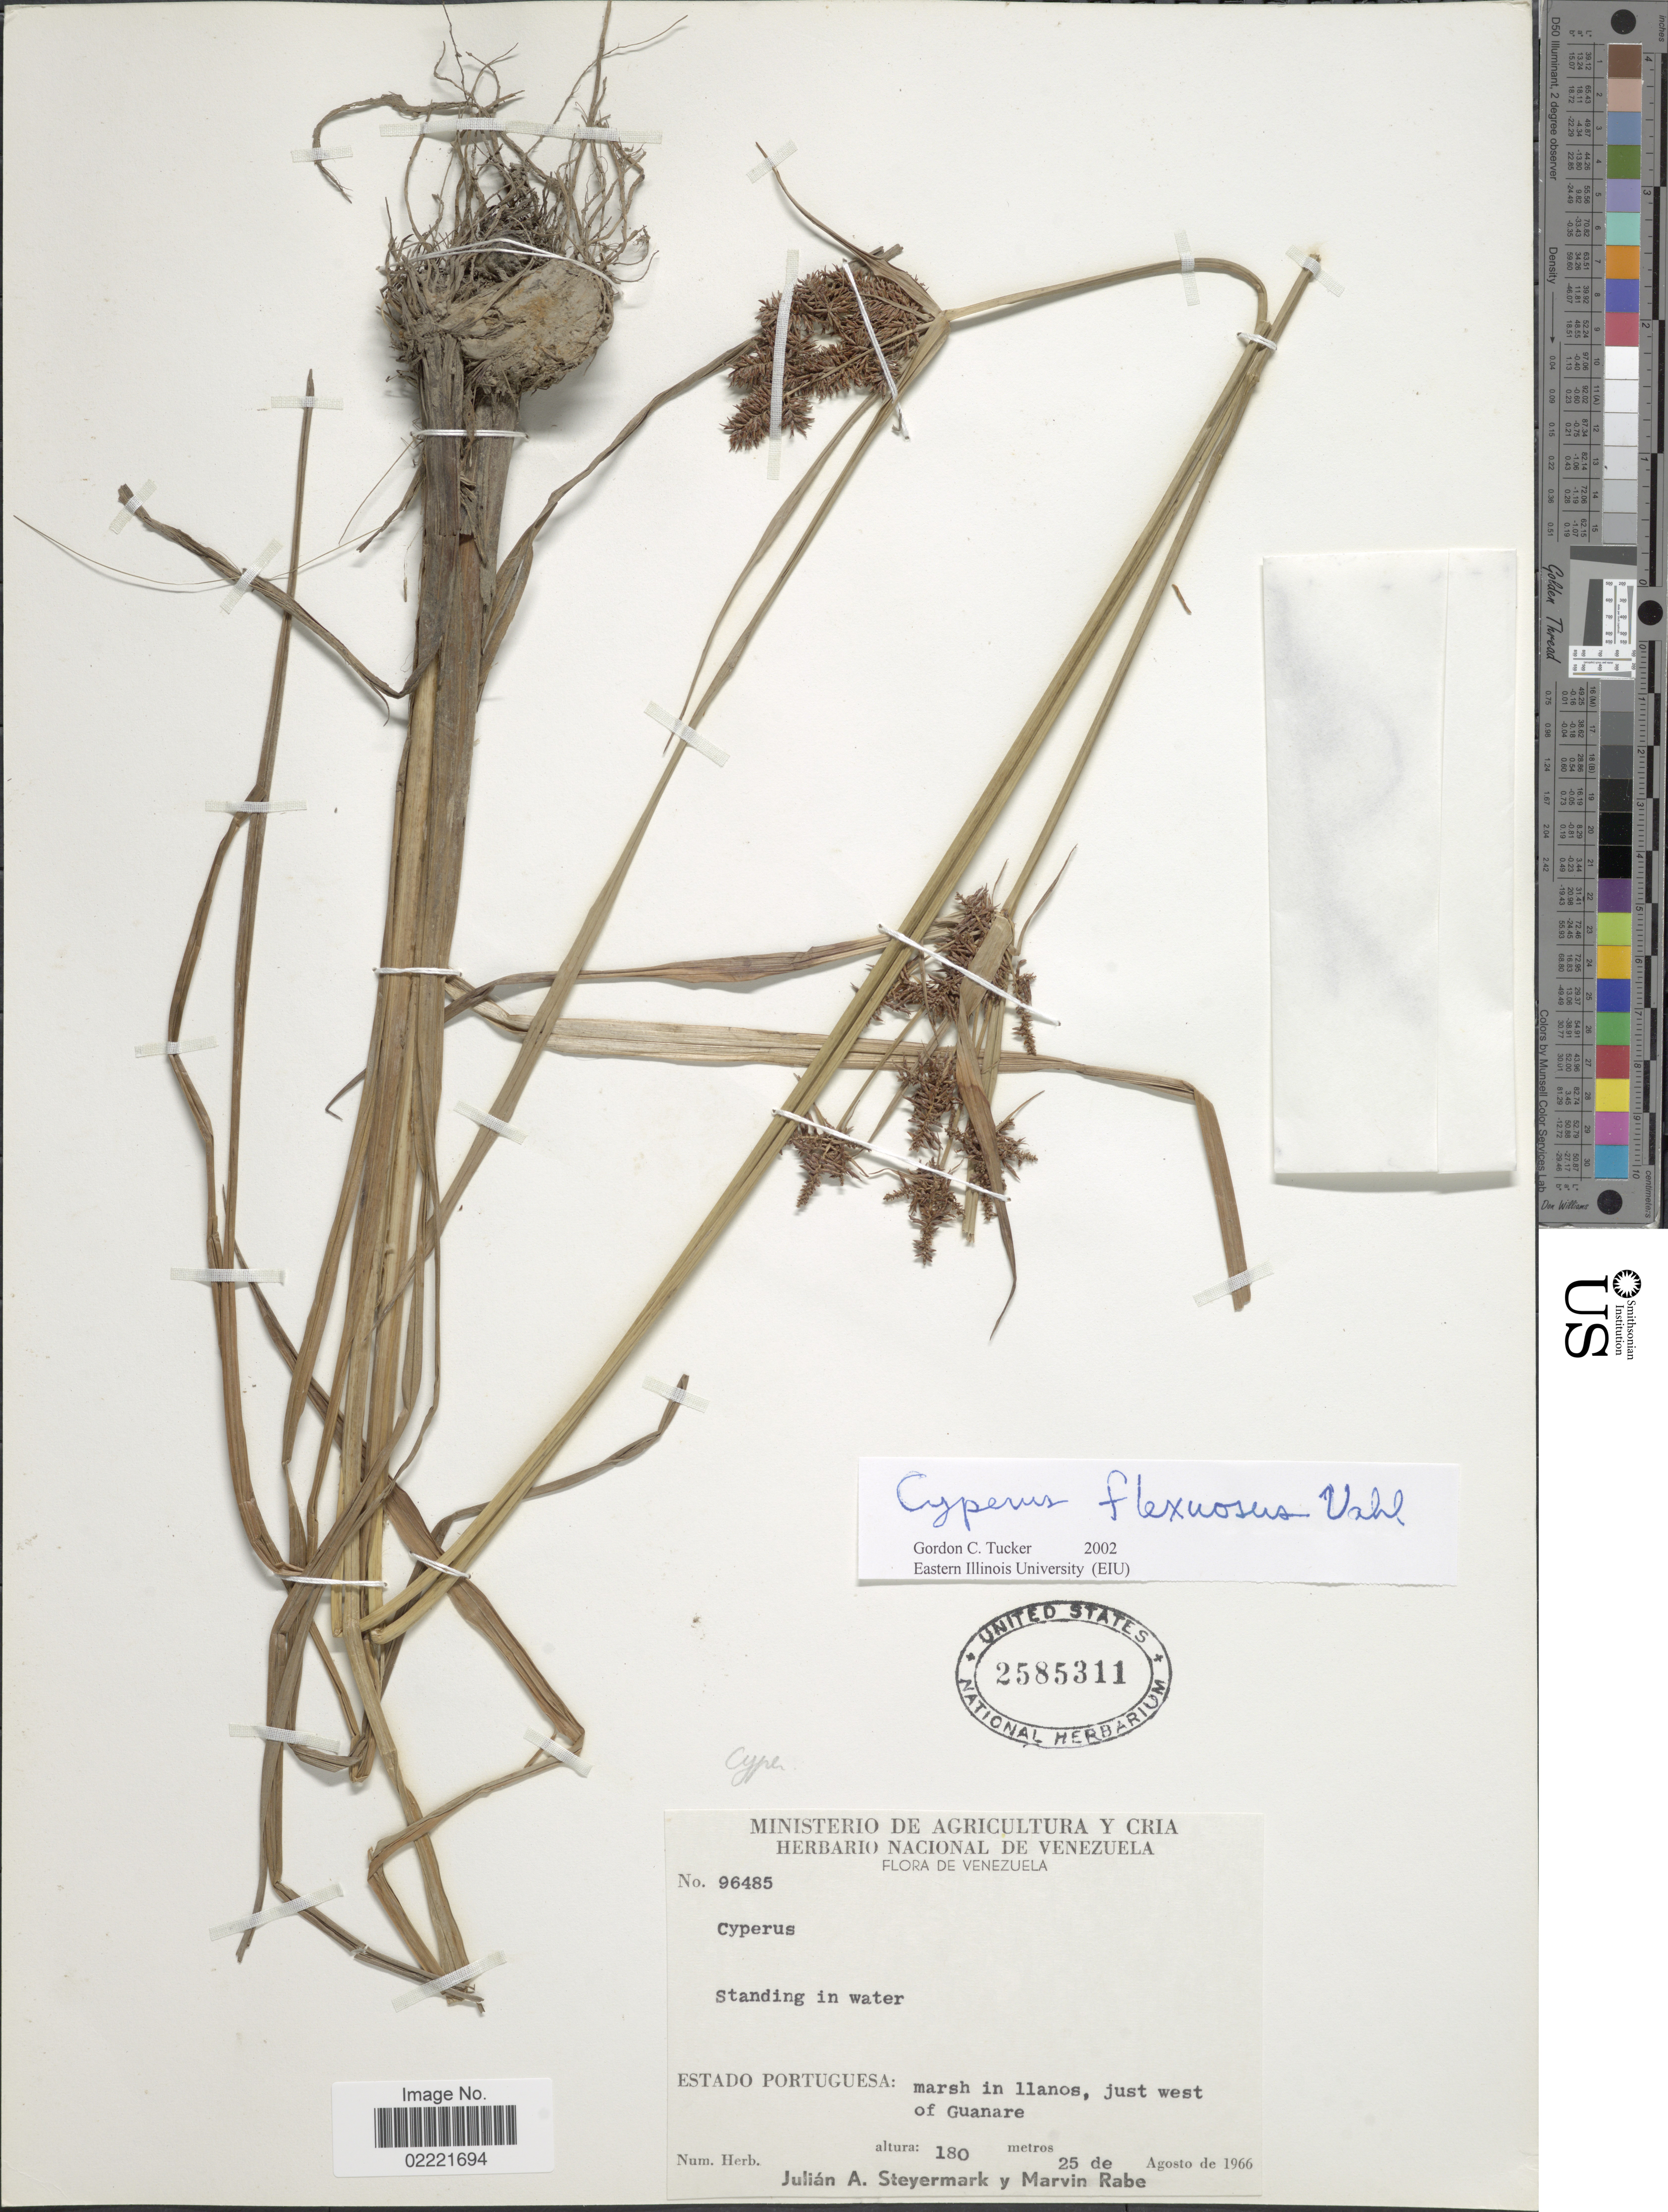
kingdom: Plantae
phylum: Tracheophyta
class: Liliopsida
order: Poales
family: Cyperaceae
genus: Cyperus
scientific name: Cyperus ferax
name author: Rich.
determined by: Strong, Mark T., (BOT), Smithsonian Institution - National Museum of Natural History (UNITED STATES)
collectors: J. Steyermark & M. Rabe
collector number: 96485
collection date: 1966-08-25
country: Venezuela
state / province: Portuguesa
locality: Just west of Guanare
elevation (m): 180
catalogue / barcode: US 2585311